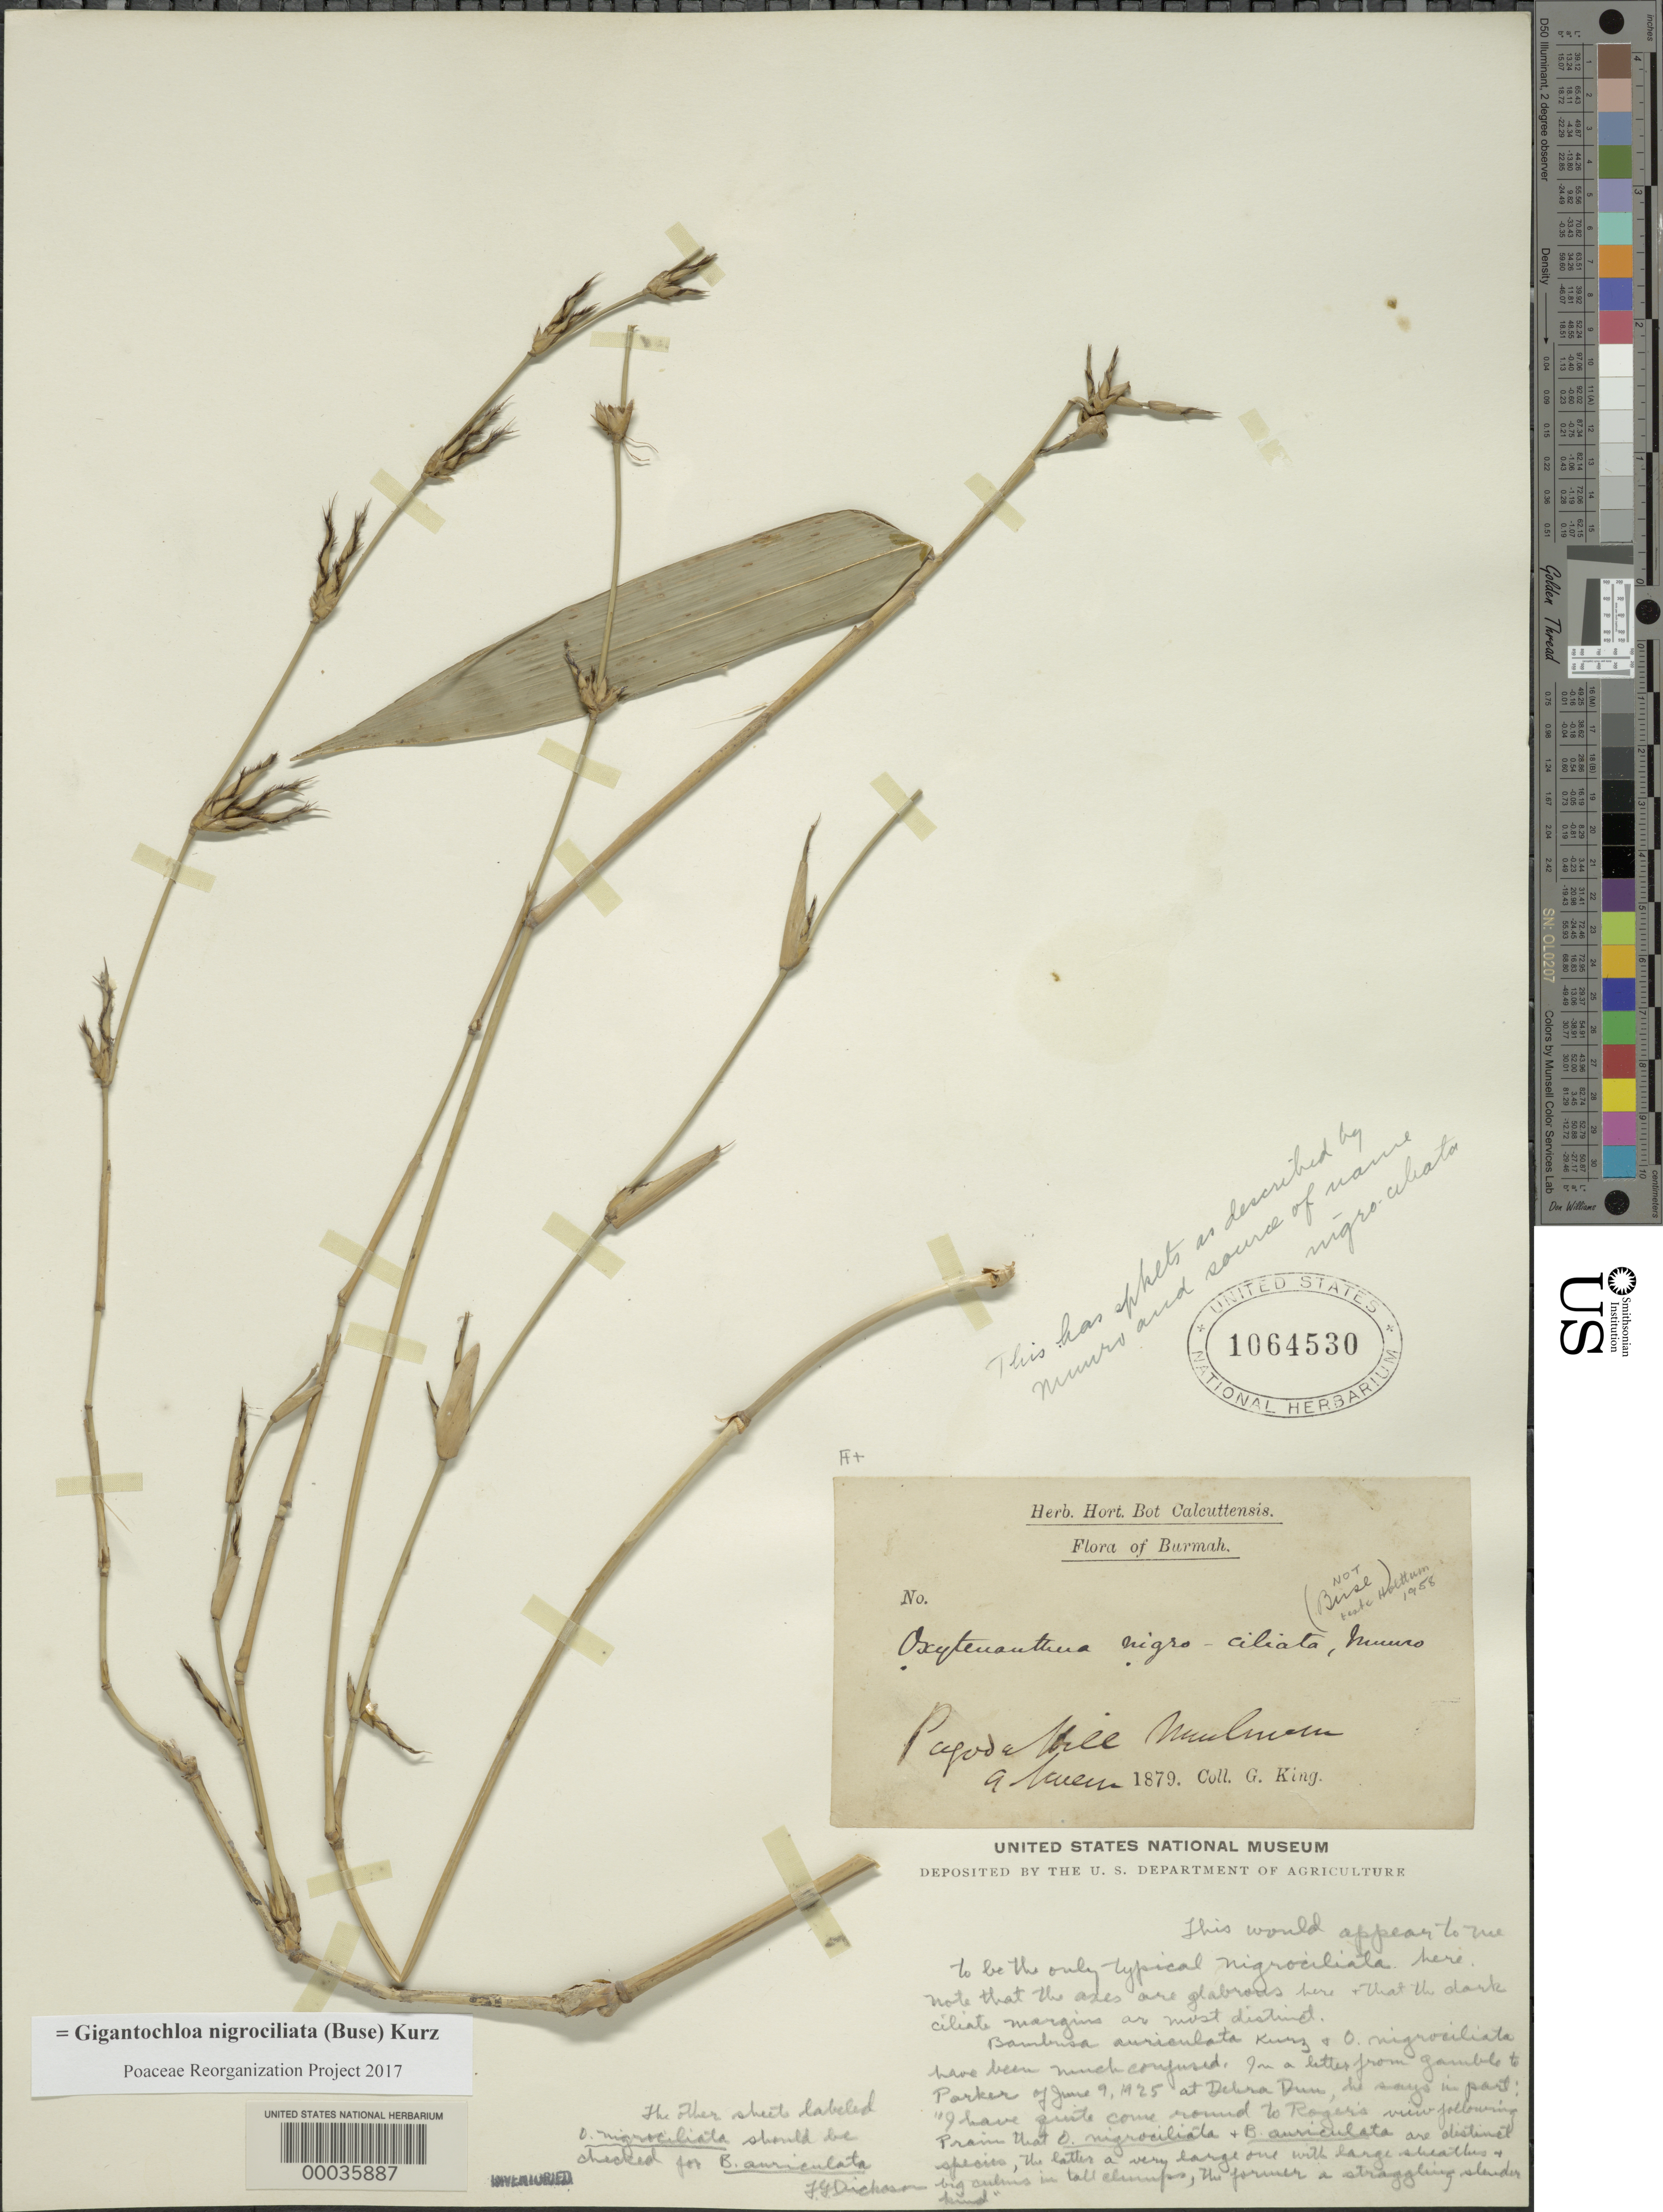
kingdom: Plantae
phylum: Tracheophyta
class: Liliopsida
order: Poales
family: Poaceae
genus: Gigantochloa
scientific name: Gigantochloa nigrociliata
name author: (Büse) Kurz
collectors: G. King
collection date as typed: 1879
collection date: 1879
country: Myanmar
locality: Pagoda Hill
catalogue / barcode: US 1064530